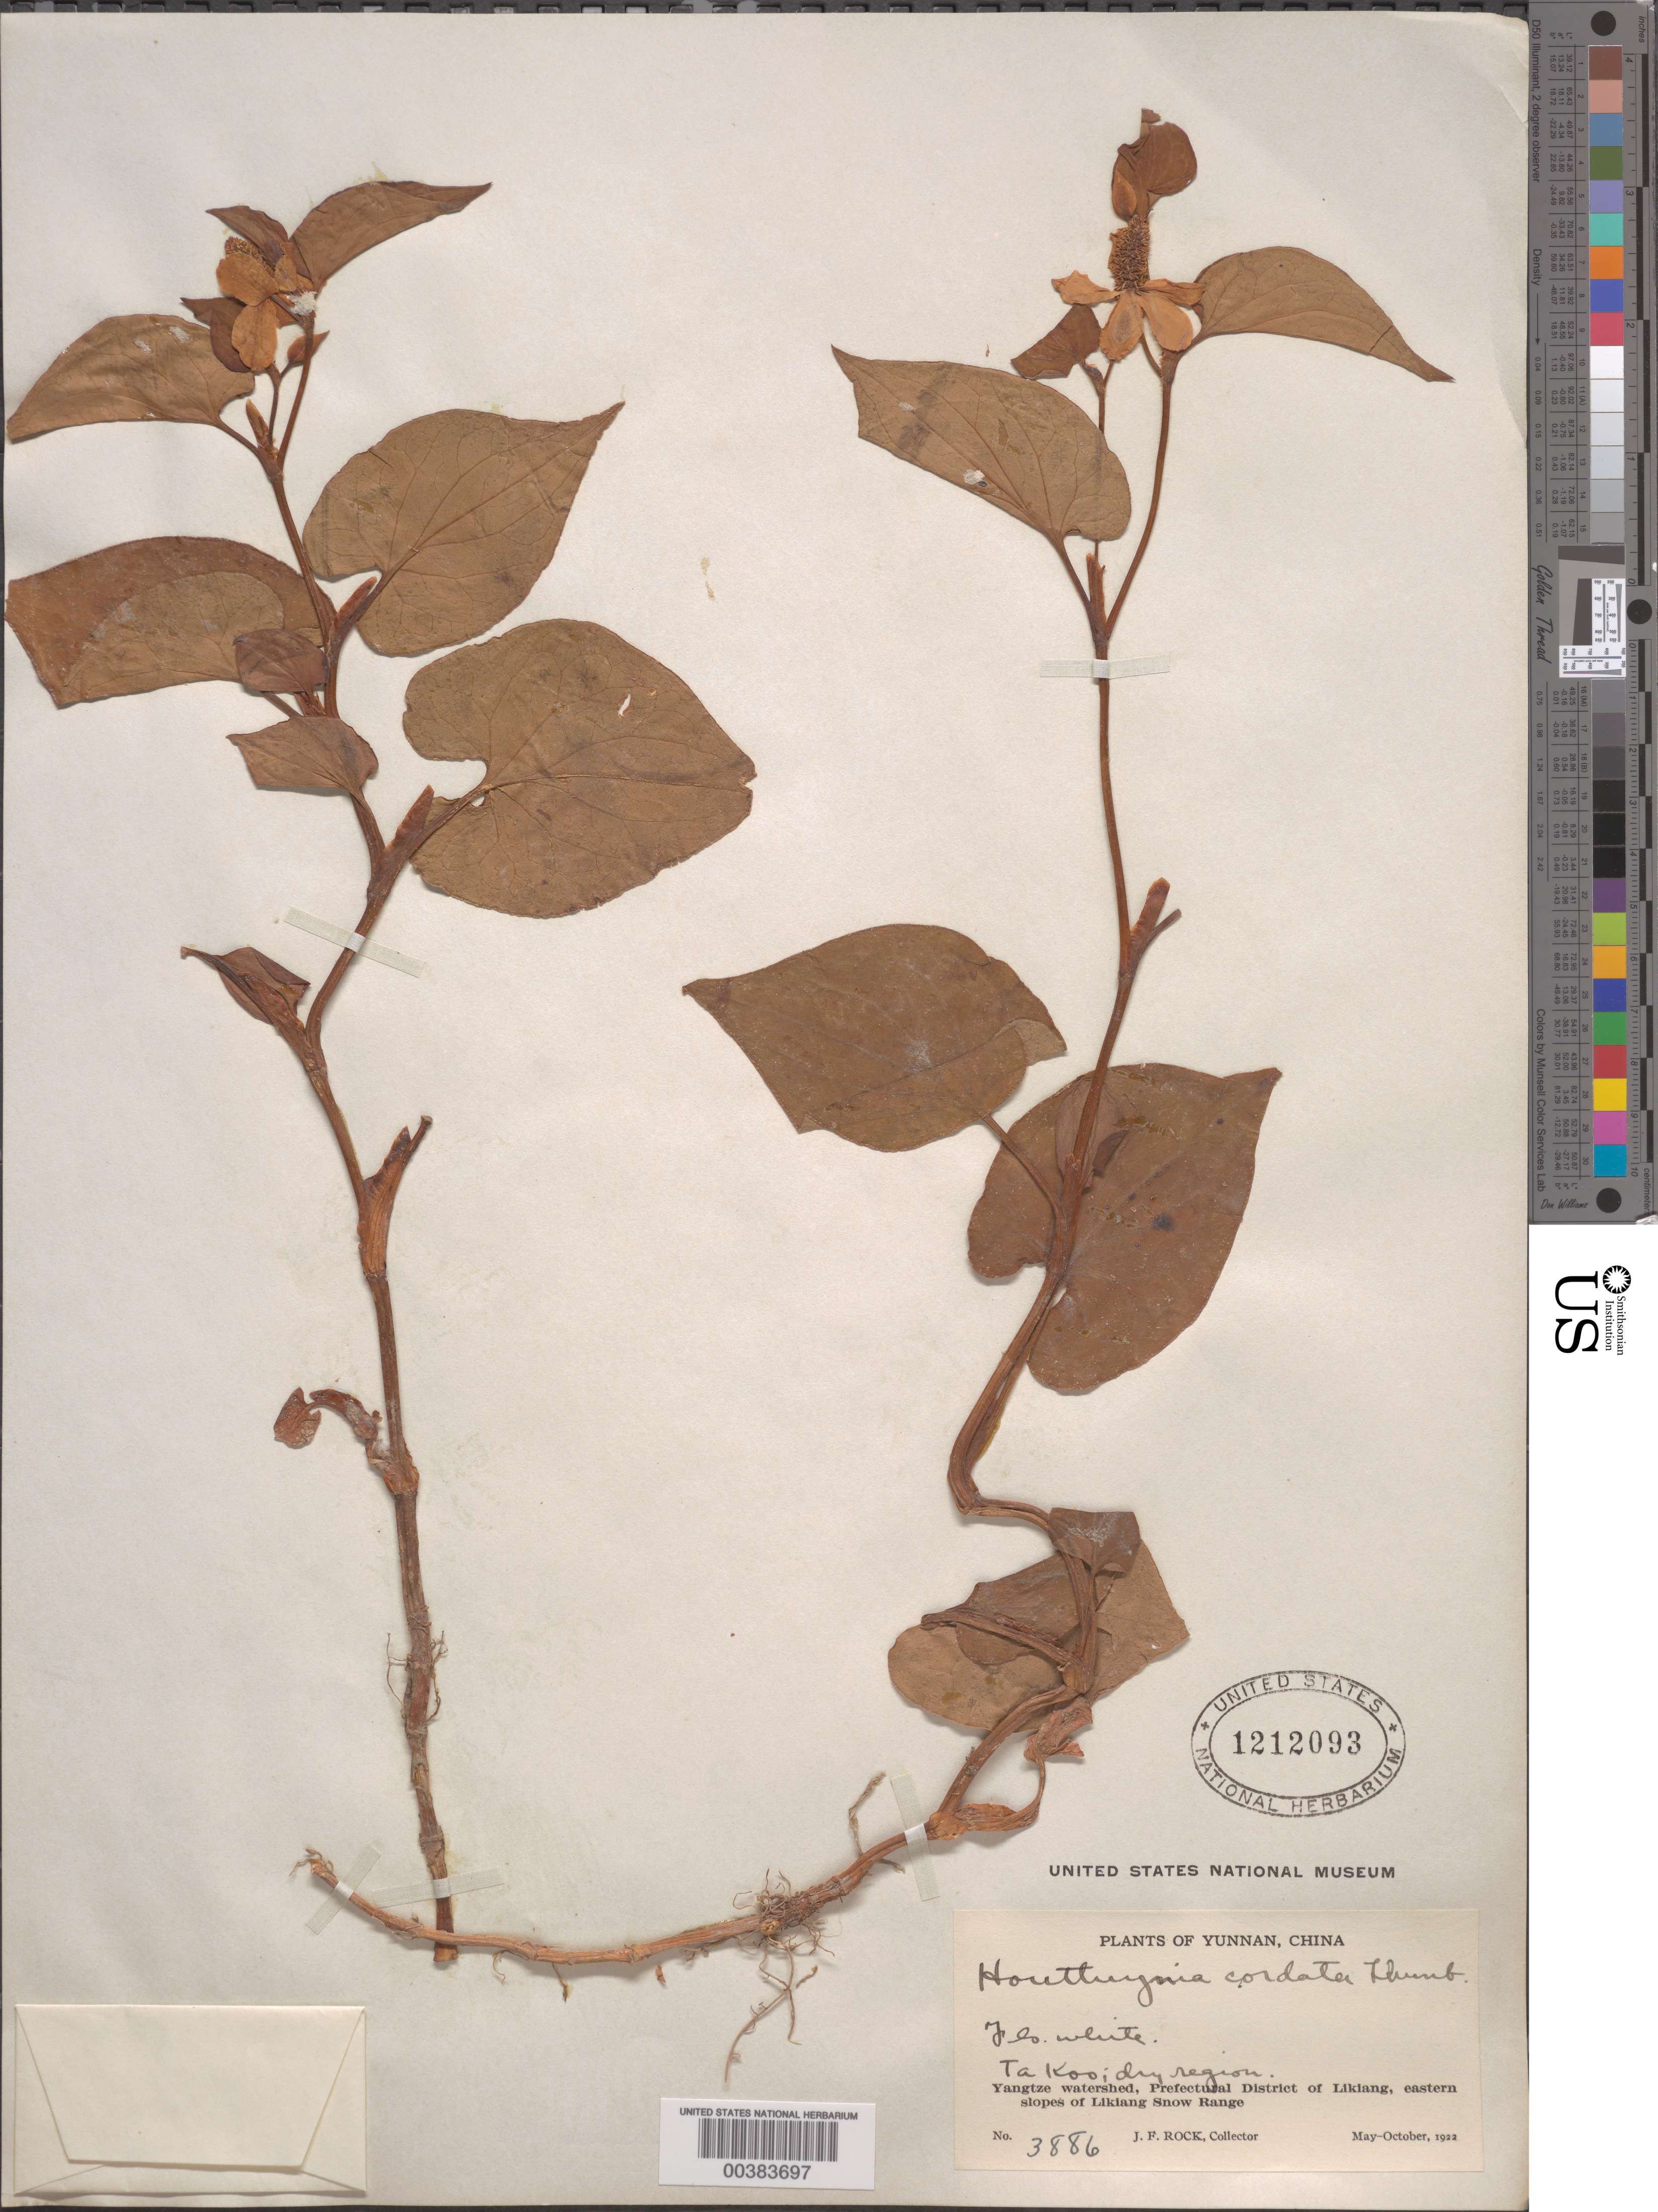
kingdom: Plantae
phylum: Tracheophyta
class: Magnoliopsida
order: Piperales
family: Saururaceae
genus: Houttuynia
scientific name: Houttuynia cordata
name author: Thunb.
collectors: J. F. Rock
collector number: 3886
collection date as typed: May 1922 to -- Oct 1922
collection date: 1922-05/1922-10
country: China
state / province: Yunnan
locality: Likiang snow range, yangtze watershed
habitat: Dry region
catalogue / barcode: US 1212093